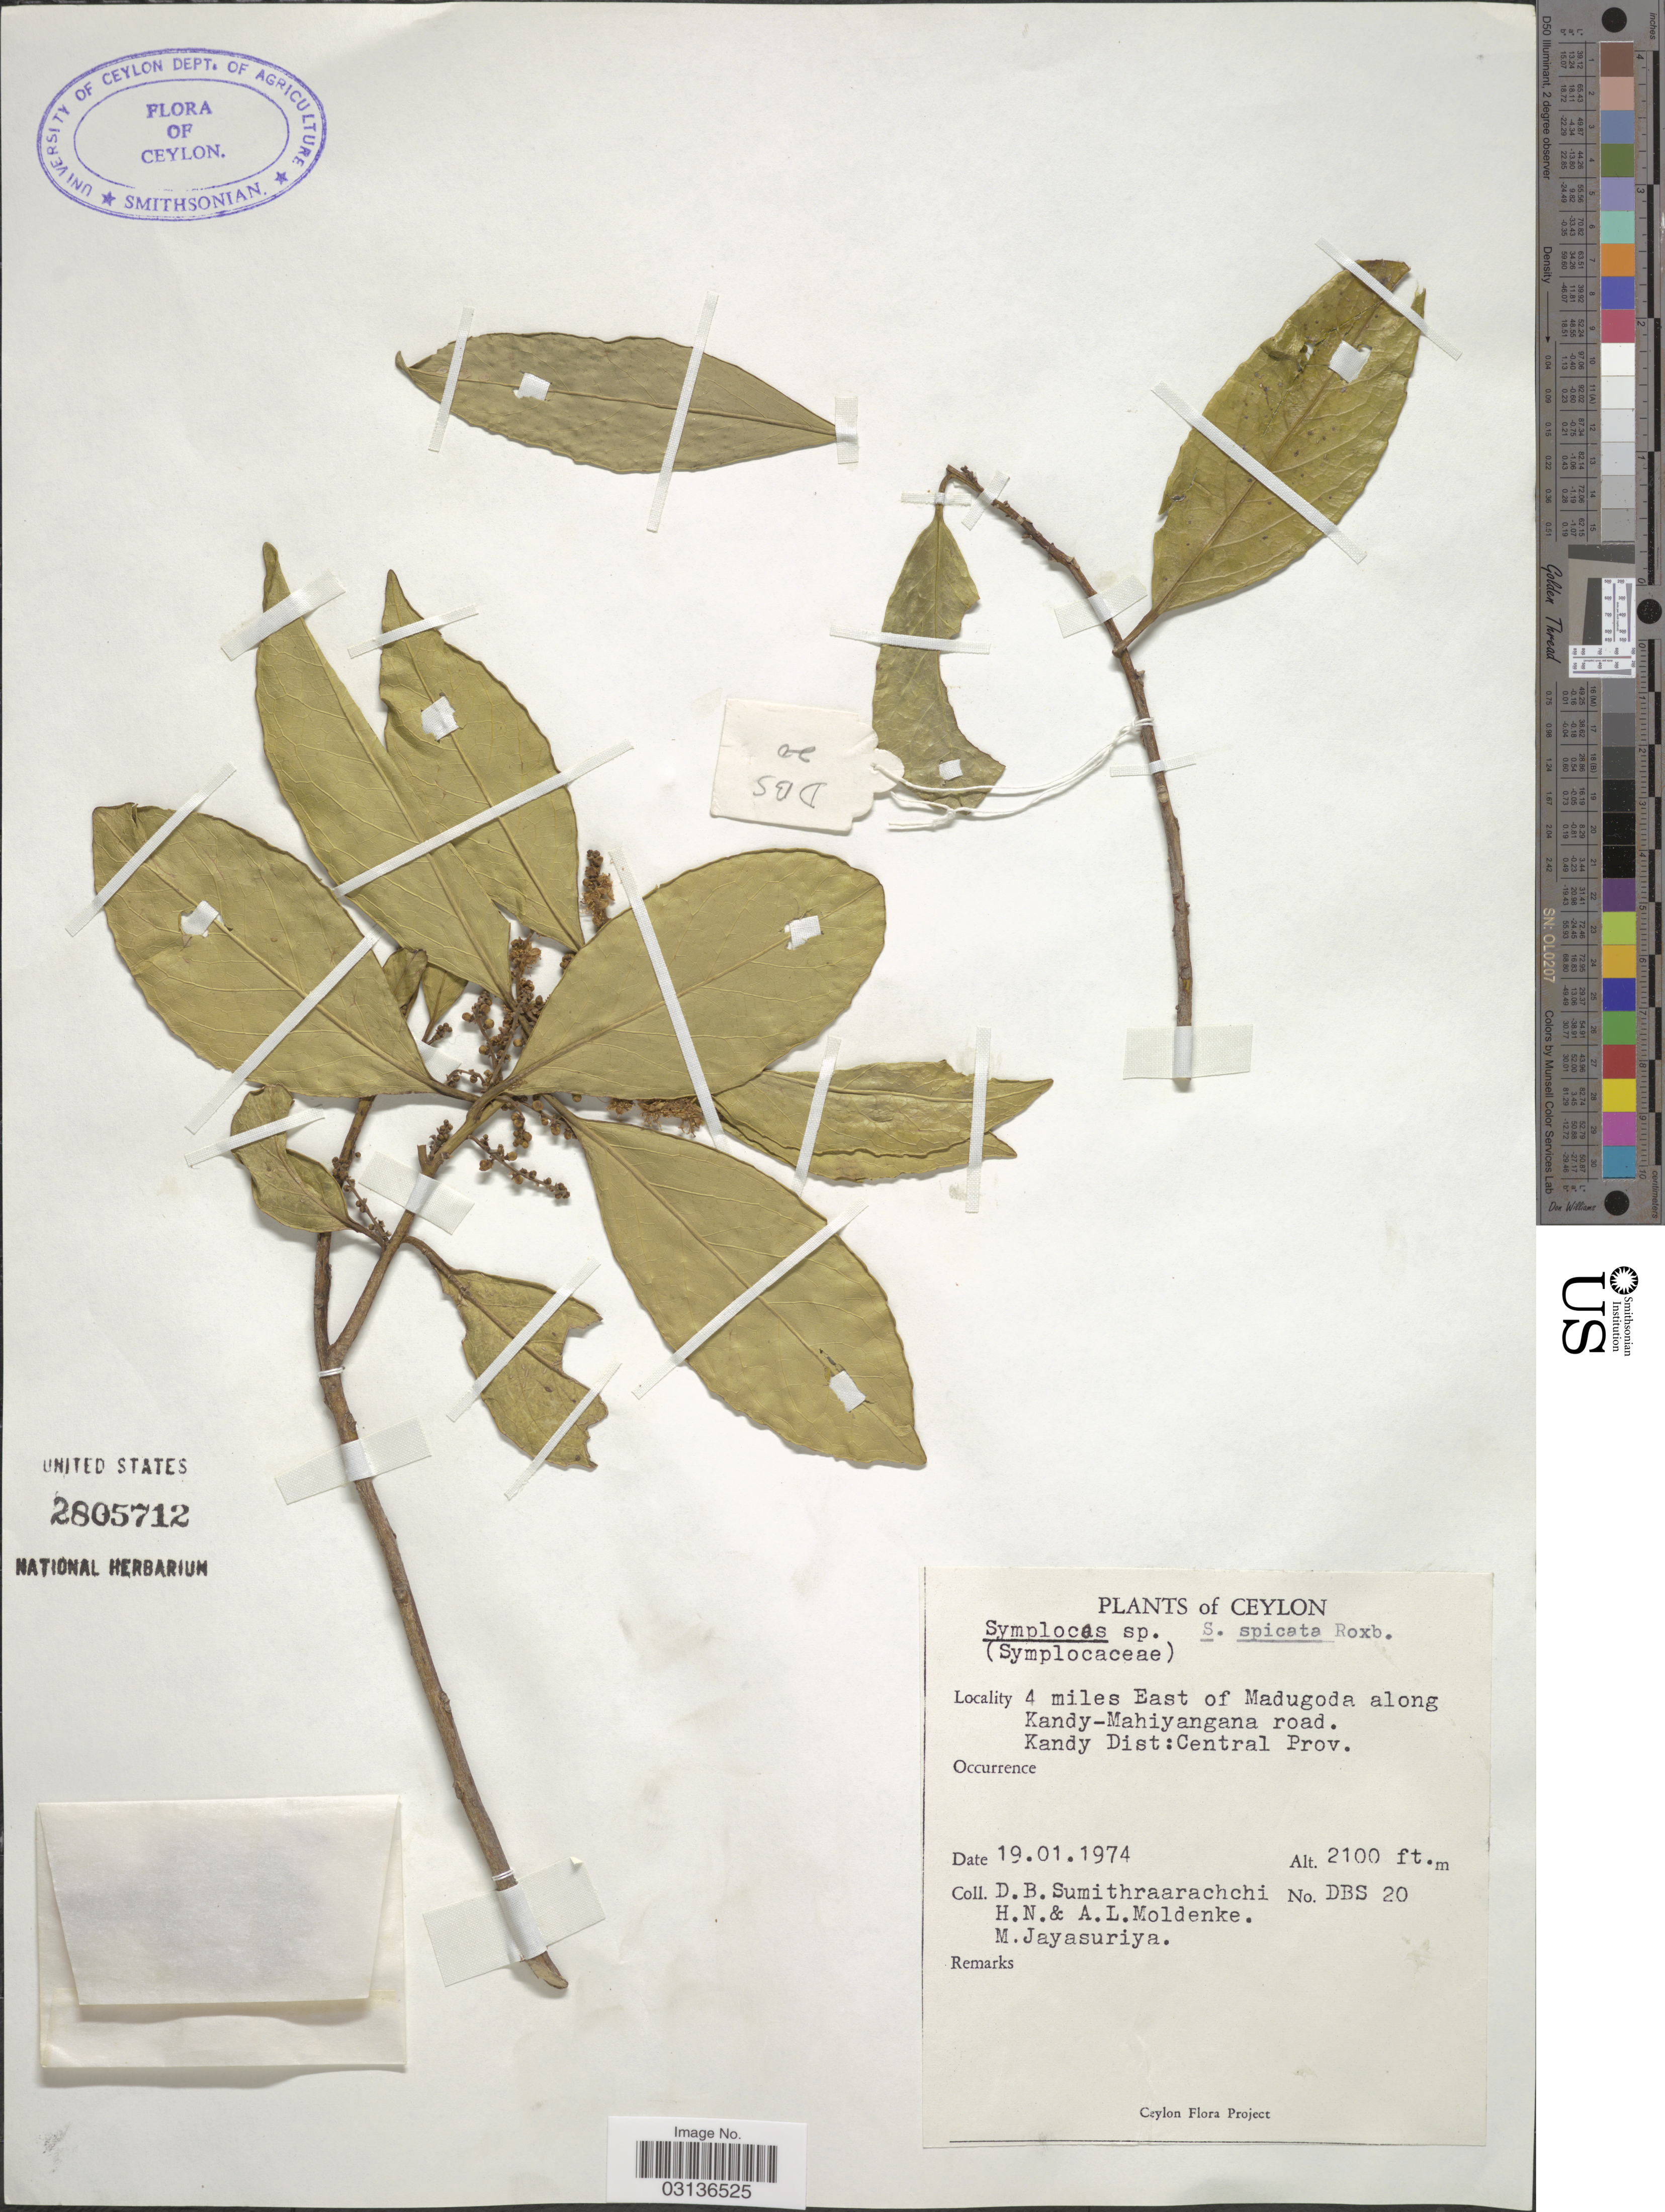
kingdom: Plantae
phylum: Tracheophyta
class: Magnoliopsida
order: Ericales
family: Symplocaceae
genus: Symplocos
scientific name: Symplocos cochinchinensis subsp. laurina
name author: (Retz.) Noot.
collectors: D. B. Sumithraarachchi, H. N. Moldenke, A. L. Moldenke & M. Jayasuriya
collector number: DBS20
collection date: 1974-01-19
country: Sri Lanka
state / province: Central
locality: Ceylon. 4 miles East of Madugoda along Kandy-Mahiyangana road. Kandy Dist.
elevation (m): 640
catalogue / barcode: US 2805712